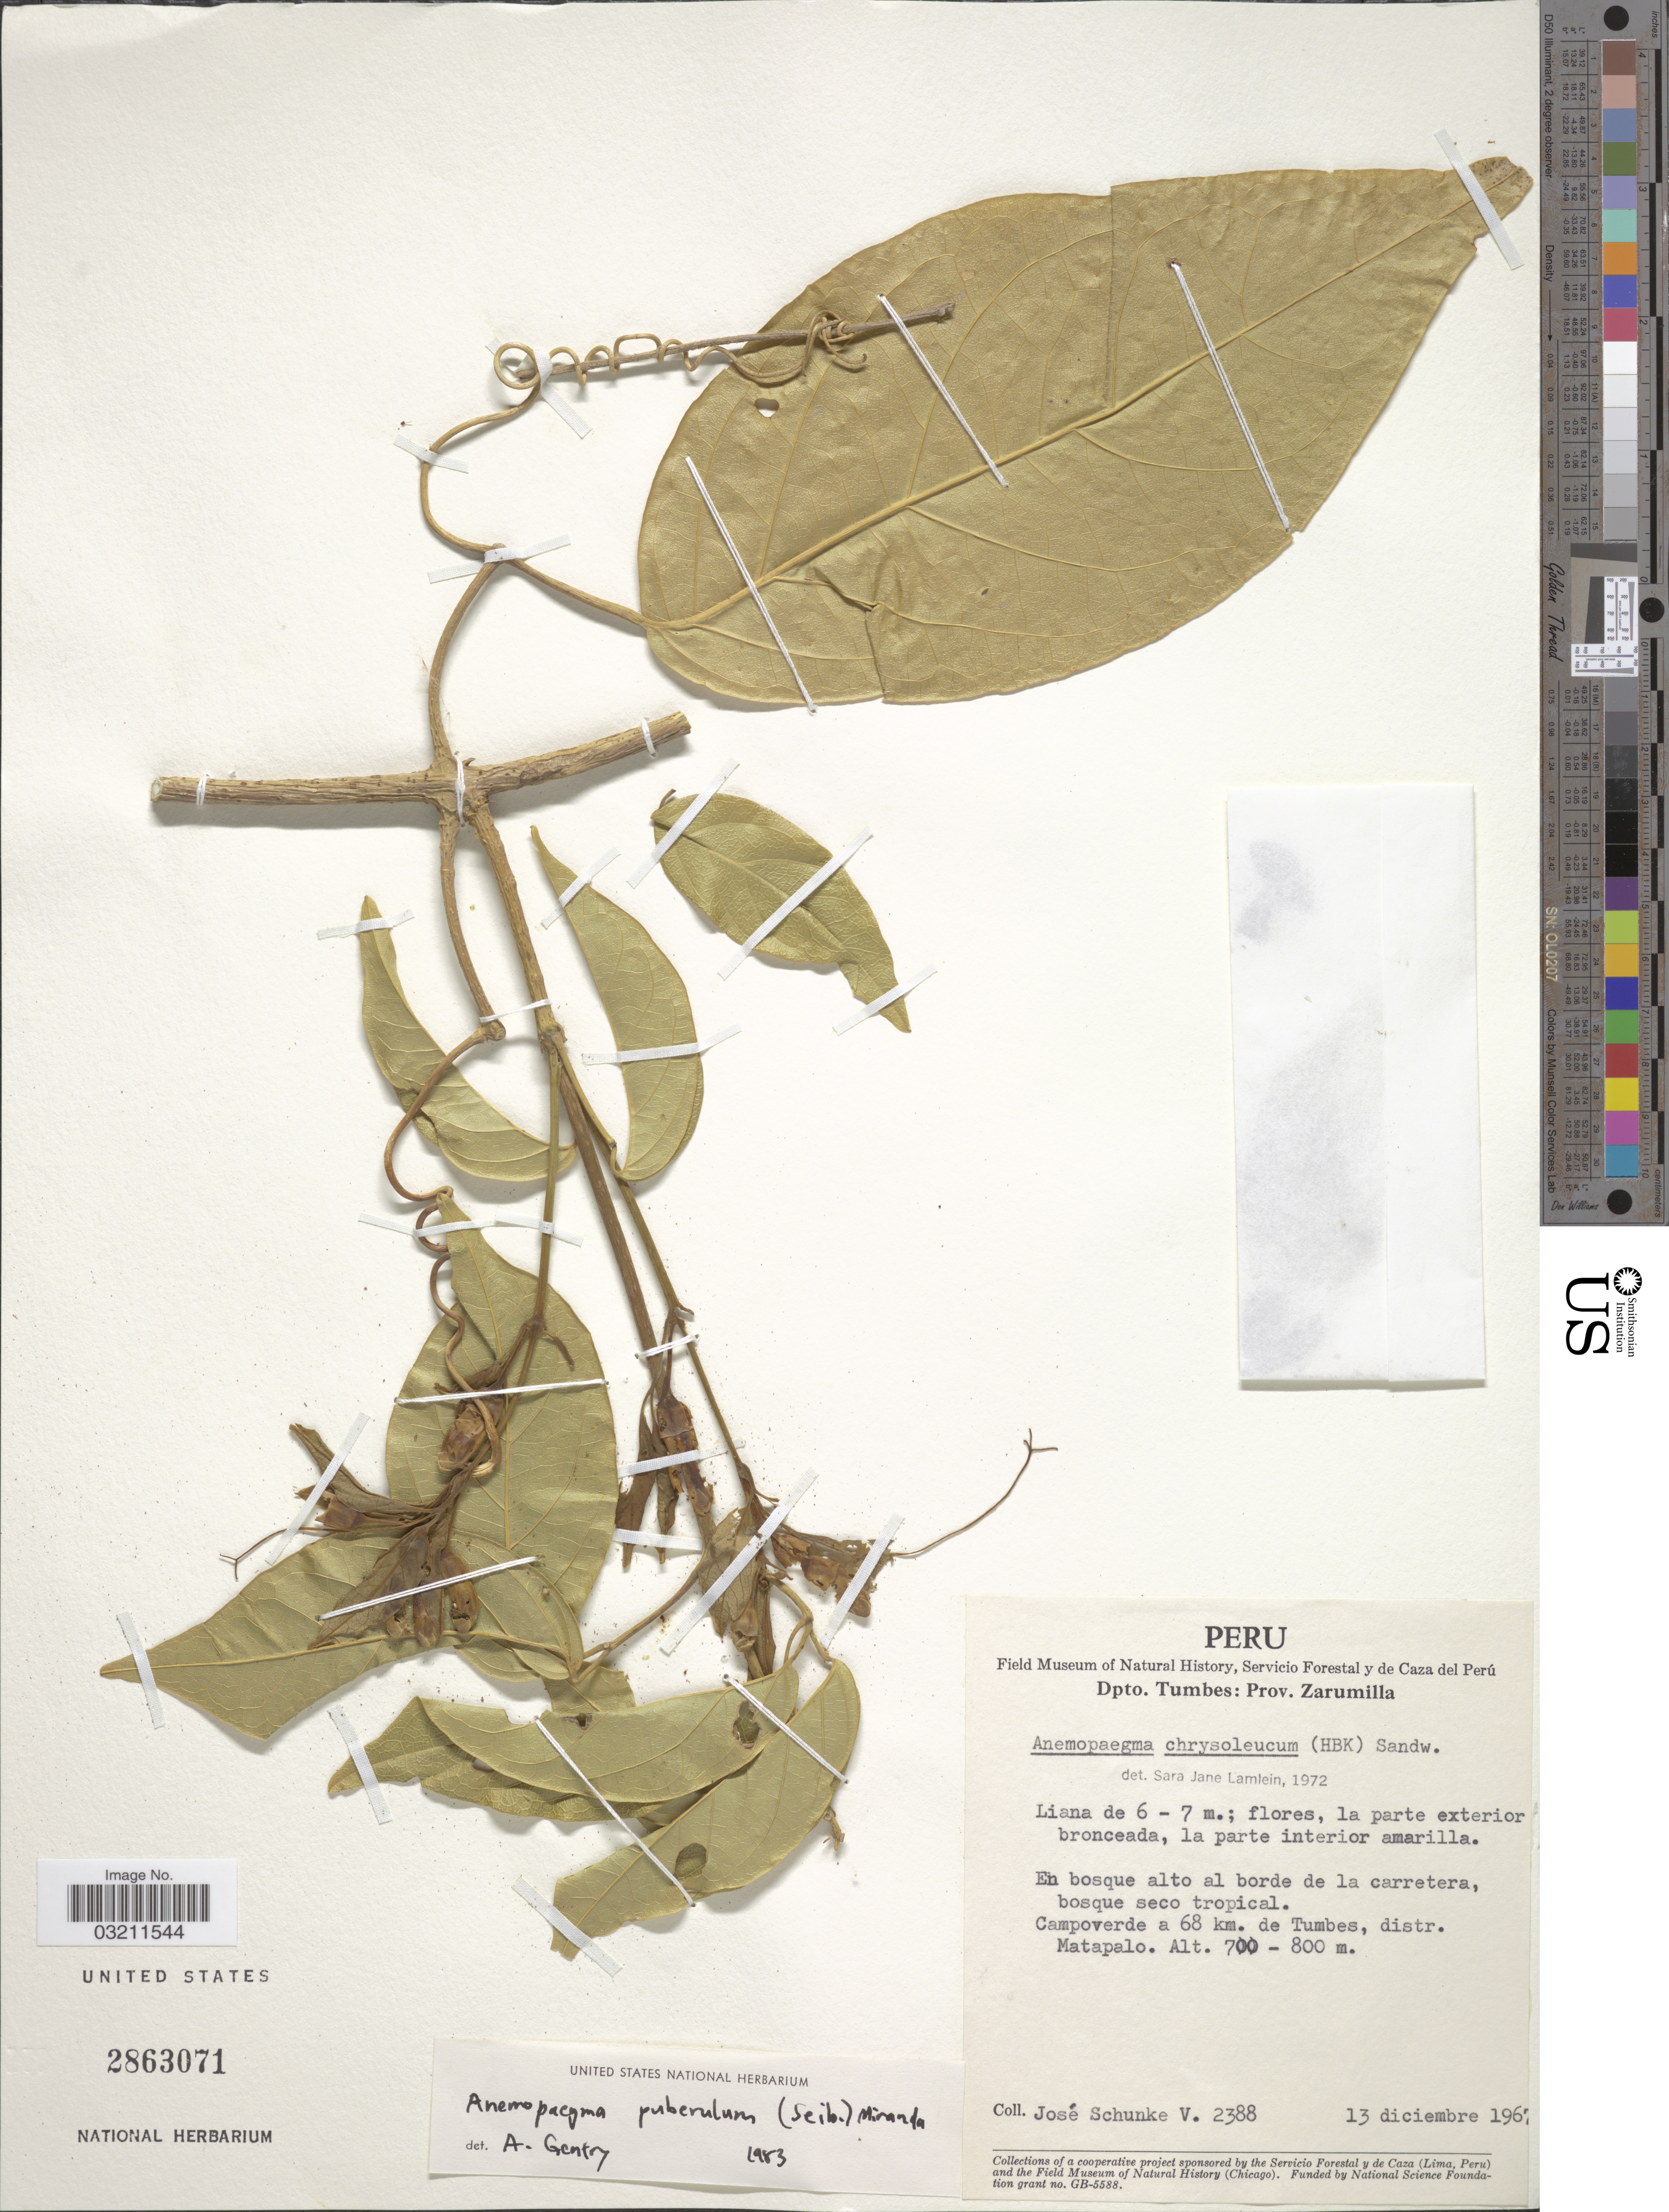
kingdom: Plantae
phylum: Tracheophyta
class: Magnoliopsida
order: Lamiales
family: Bignoniaceae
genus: Anemopaegma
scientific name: Anemopaegma puberulum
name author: (Seibert) Miranda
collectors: J. Schunke Vigo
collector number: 2388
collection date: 1967-12-13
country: Peru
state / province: Tumbes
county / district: Zarumilla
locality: Dpto. Tumbes: Prov. Zarumilla. Campoverde a 68 km. de Tumbes, distr. Matapalo.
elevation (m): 700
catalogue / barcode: US 2863071